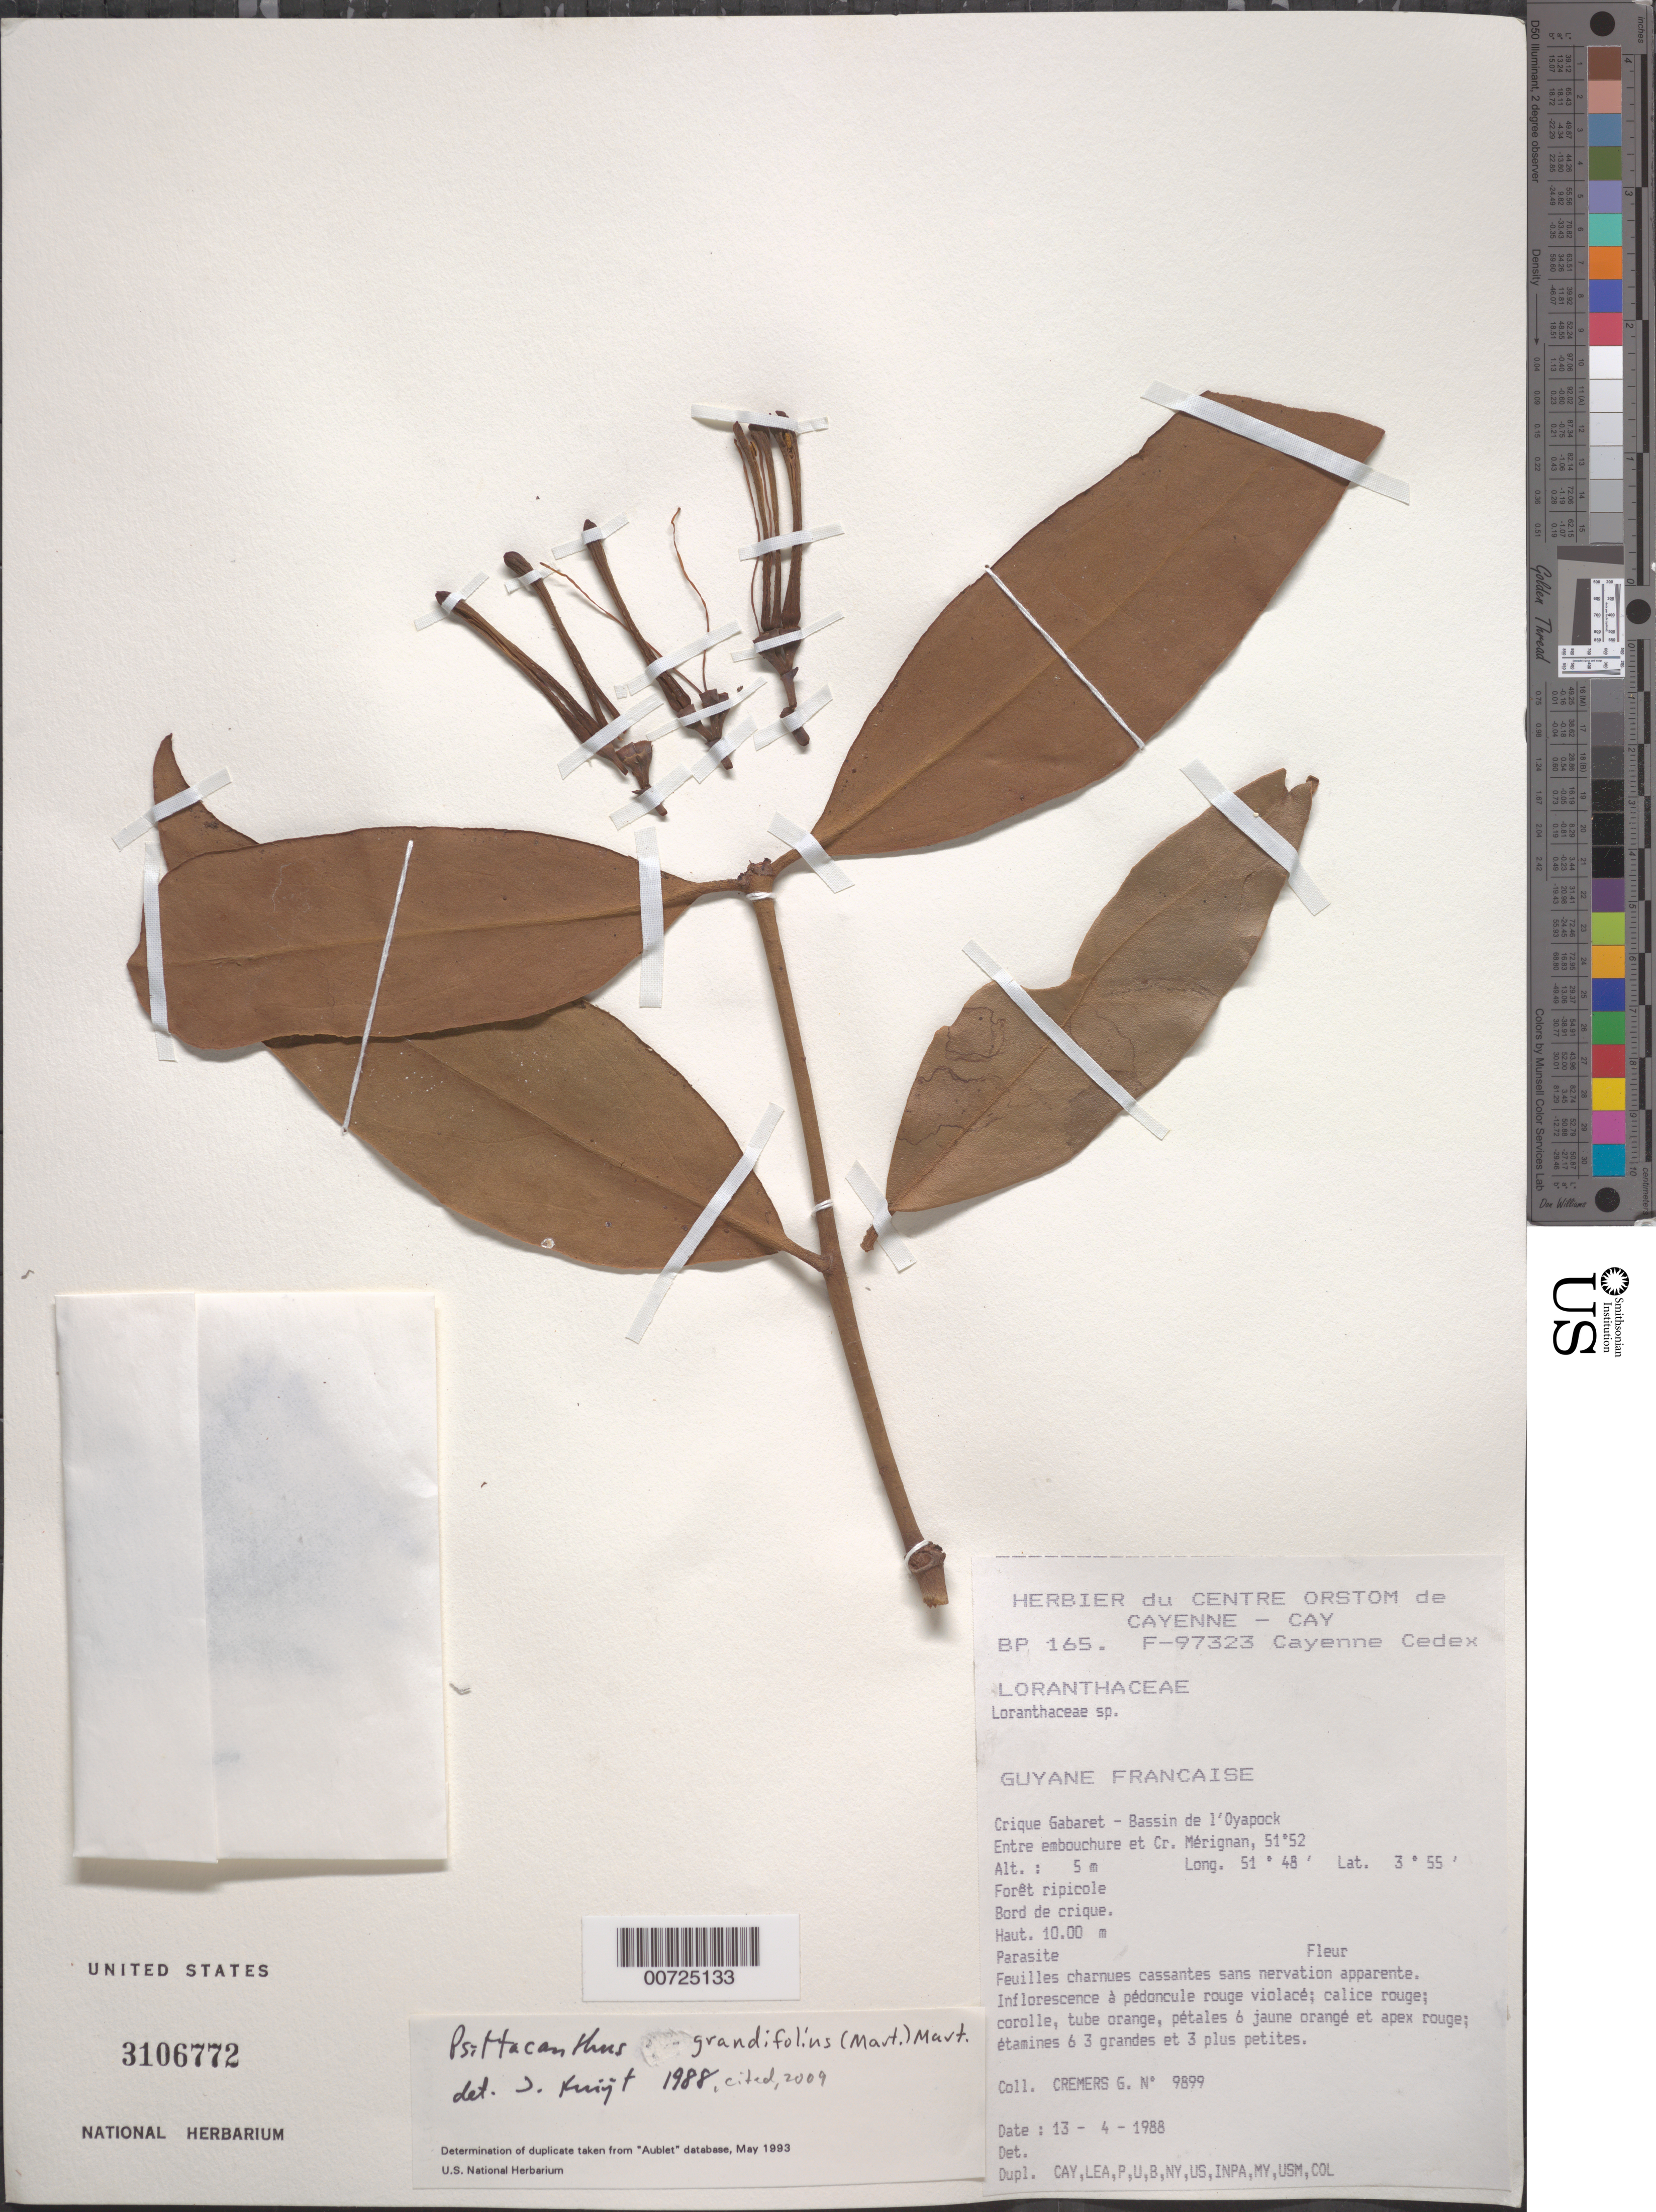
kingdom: Plantae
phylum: Tracheophyta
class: Magnoliopsida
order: Santalales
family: Loranthaceae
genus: Psittacanthus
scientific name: Psittacanthus grandifolius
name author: (Mart.) Mart.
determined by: Kuijt, Job, (CANADA)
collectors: G. Cremers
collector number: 9899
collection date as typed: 13-Apr-88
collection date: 1988-04-13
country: French Guiana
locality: Crique Gabaret, Bassin de l'Oyapock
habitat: Riparian forest along creek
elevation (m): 5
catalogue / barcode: US 3106772